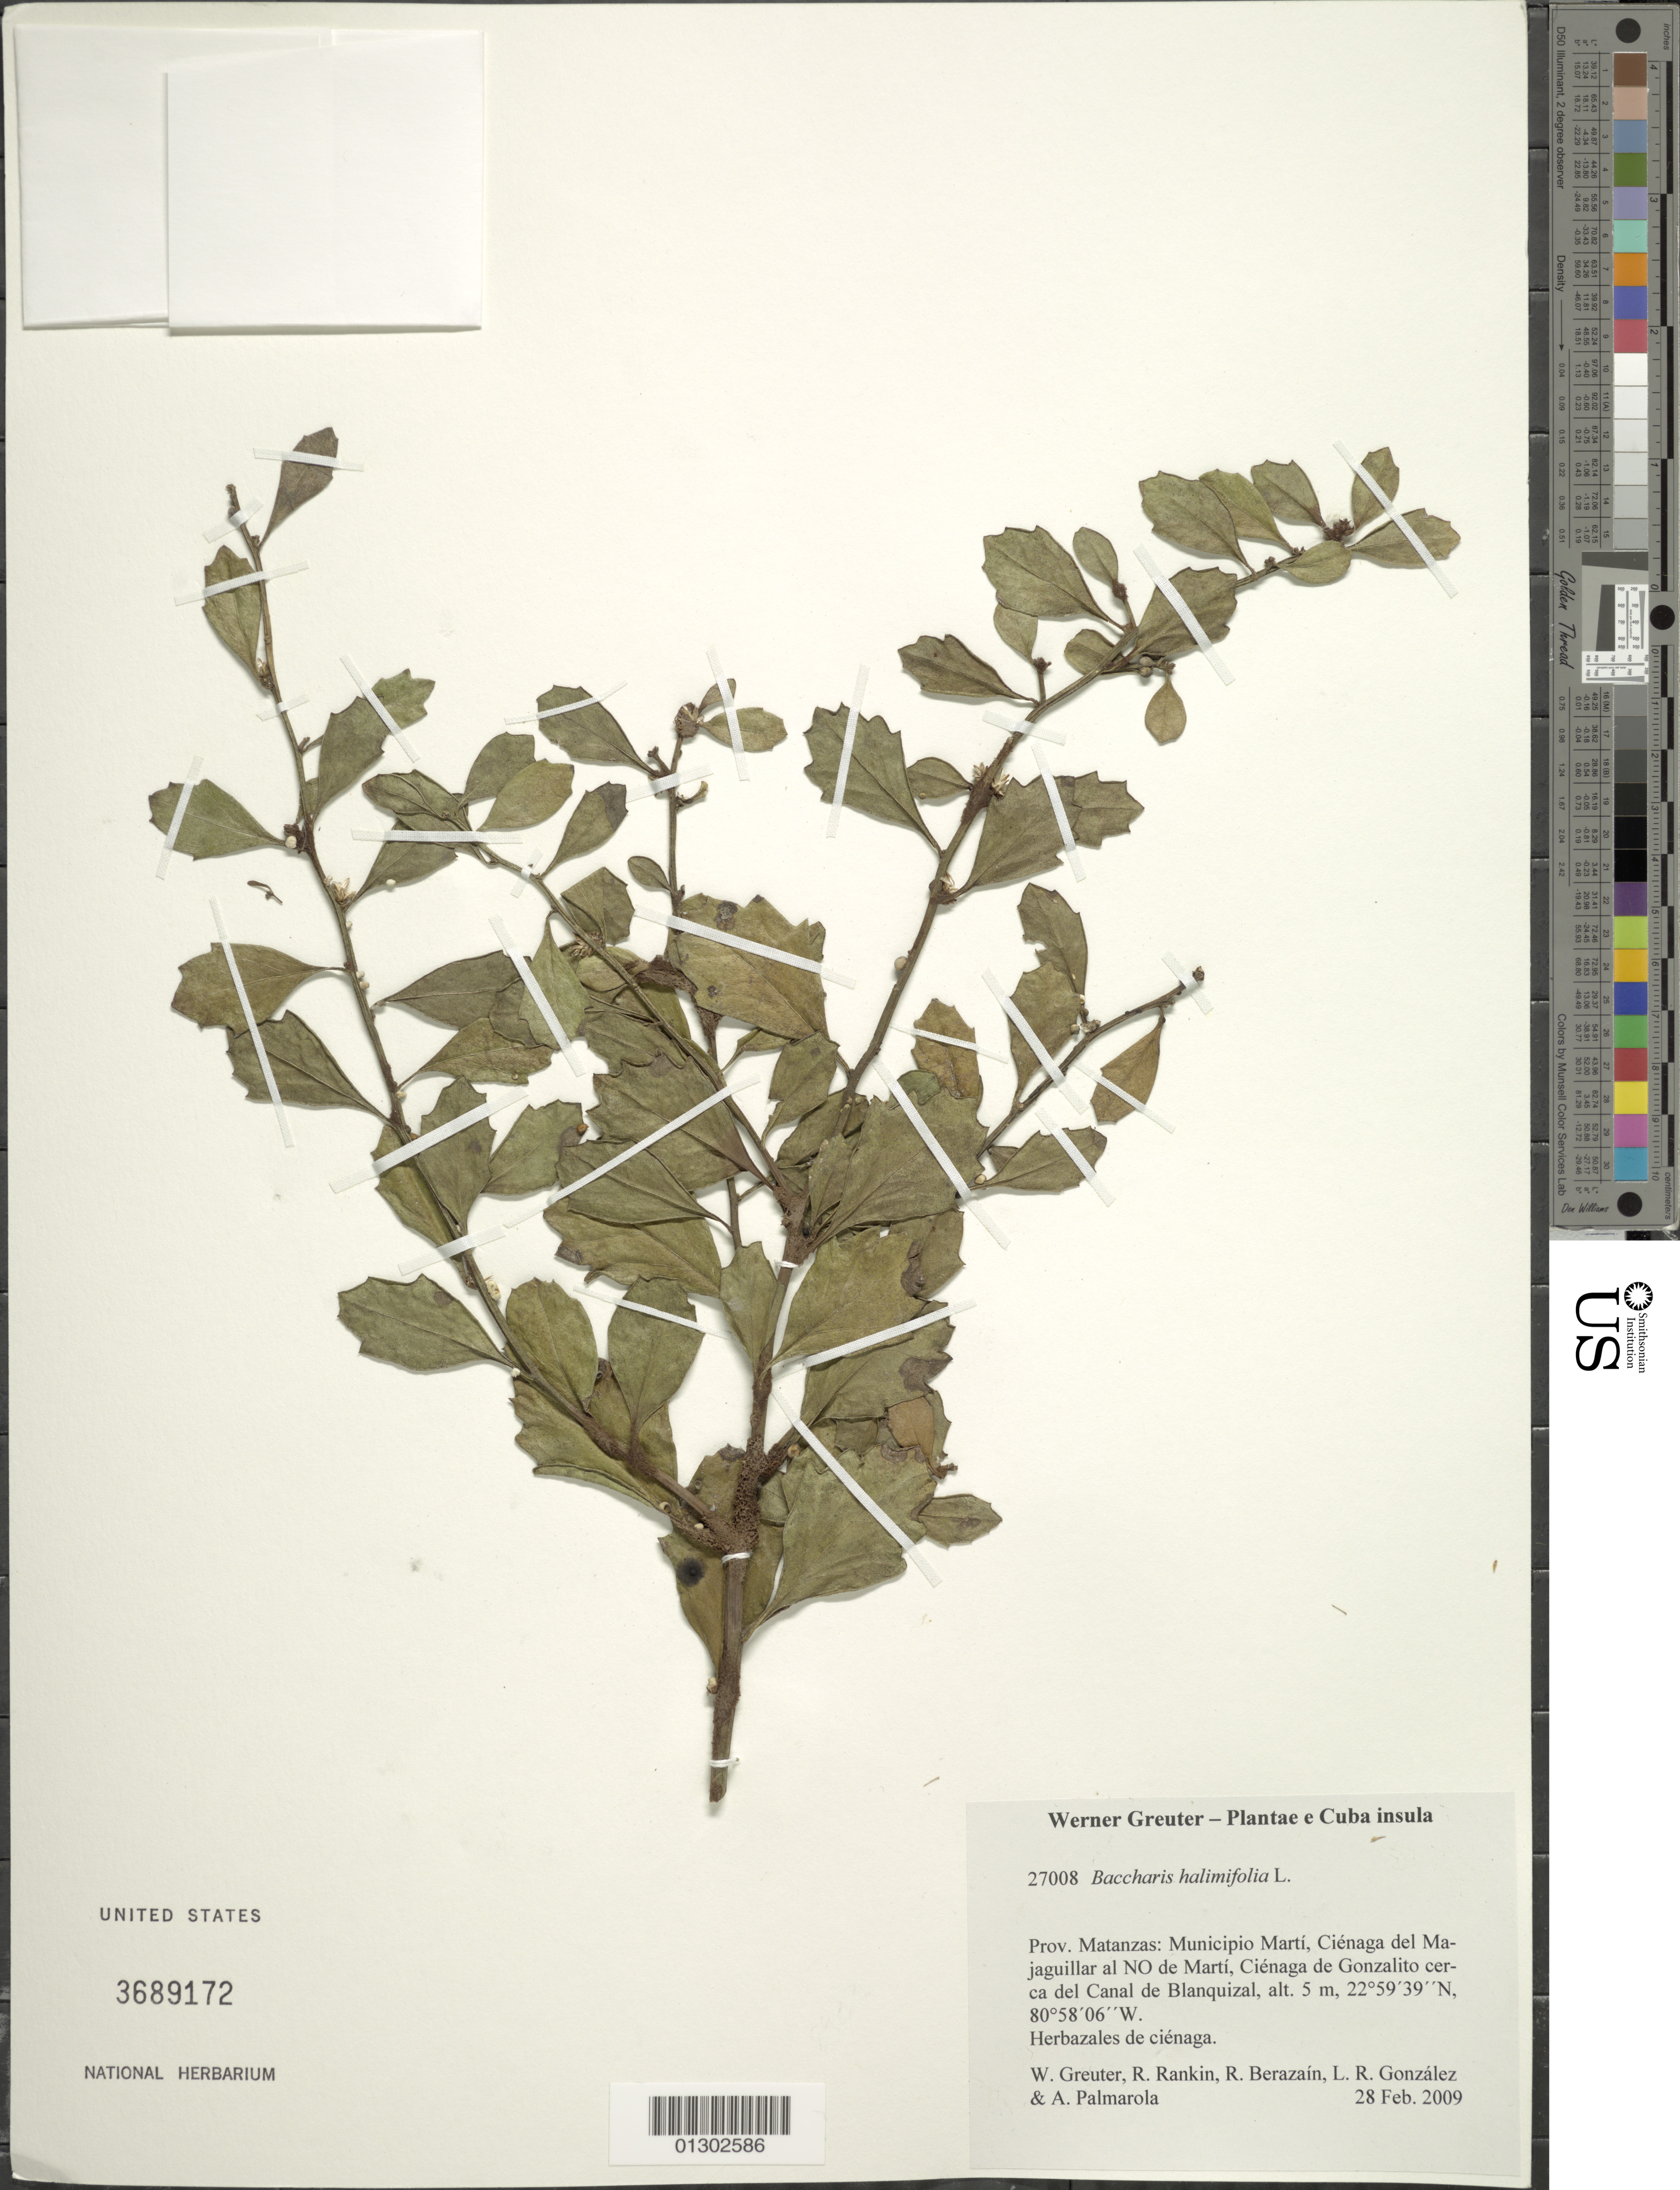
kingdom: Plantae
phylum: Tracheophyta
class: Magnoliopsida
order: Asterales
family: Asteraceae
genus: Baccharis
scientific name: Baccharis halimifolia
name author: L.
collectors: W. R. Greuter, R. Rankin Rodriguez, R. Berazaín, L. Gonzalez & A. Palmarola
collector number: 27008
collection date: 2009-02-28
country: Cuba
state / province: Matanzas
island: Cuba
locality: Municipio Martí, Ciénaga del Majaguillar al NO de Martí, Ciénaga de Gonzalito cerca del Canal de Blanquizal.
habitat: Herbazales de ciénaga.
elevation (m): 5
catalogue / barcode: US 3689172